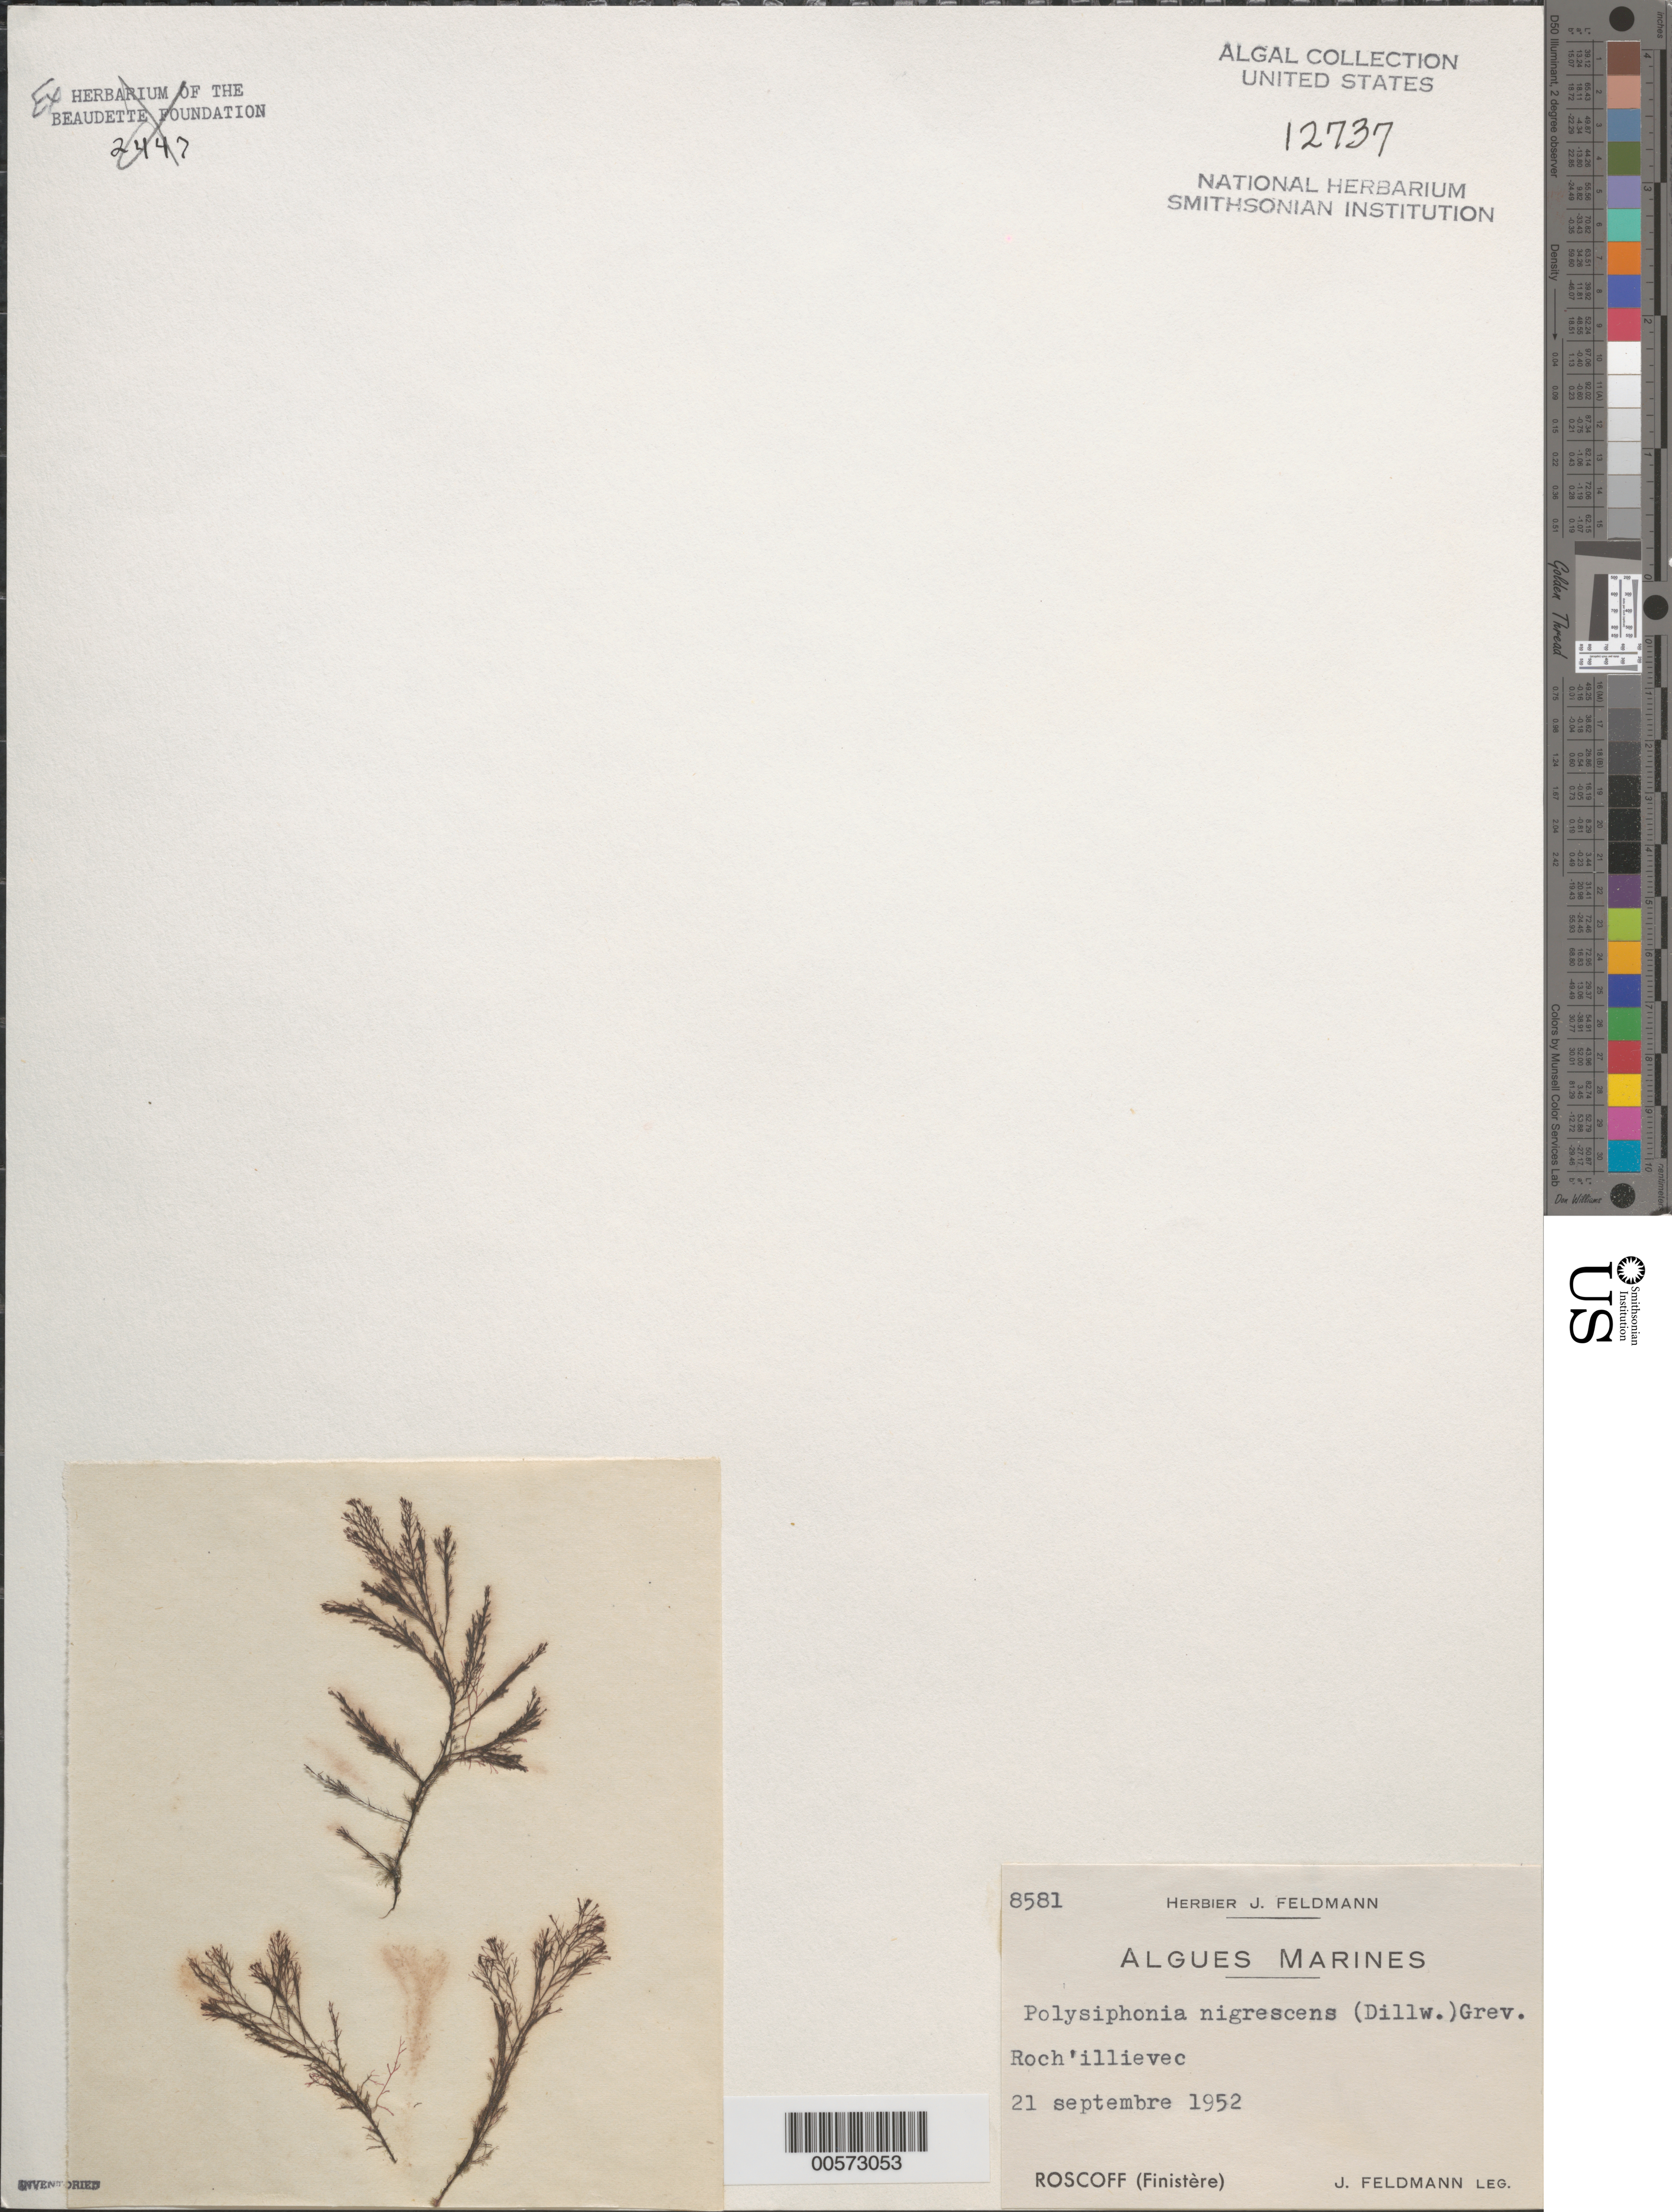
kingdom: Plantae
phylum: Rhodophyta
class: Florideophyceae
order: Ceramiales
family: Rhodomelaceae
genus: Vertebrata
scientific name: Vertebrata fucoides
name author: (Hudson) Kuntze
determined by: Algae name updating Project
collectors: J. Feldmann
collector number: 8581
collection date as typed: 21 Sep 1952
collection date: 1952-09-21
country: France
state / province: Bretagne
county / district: Finistère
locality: Roch'illievec, roscoff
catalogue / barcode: US 12737